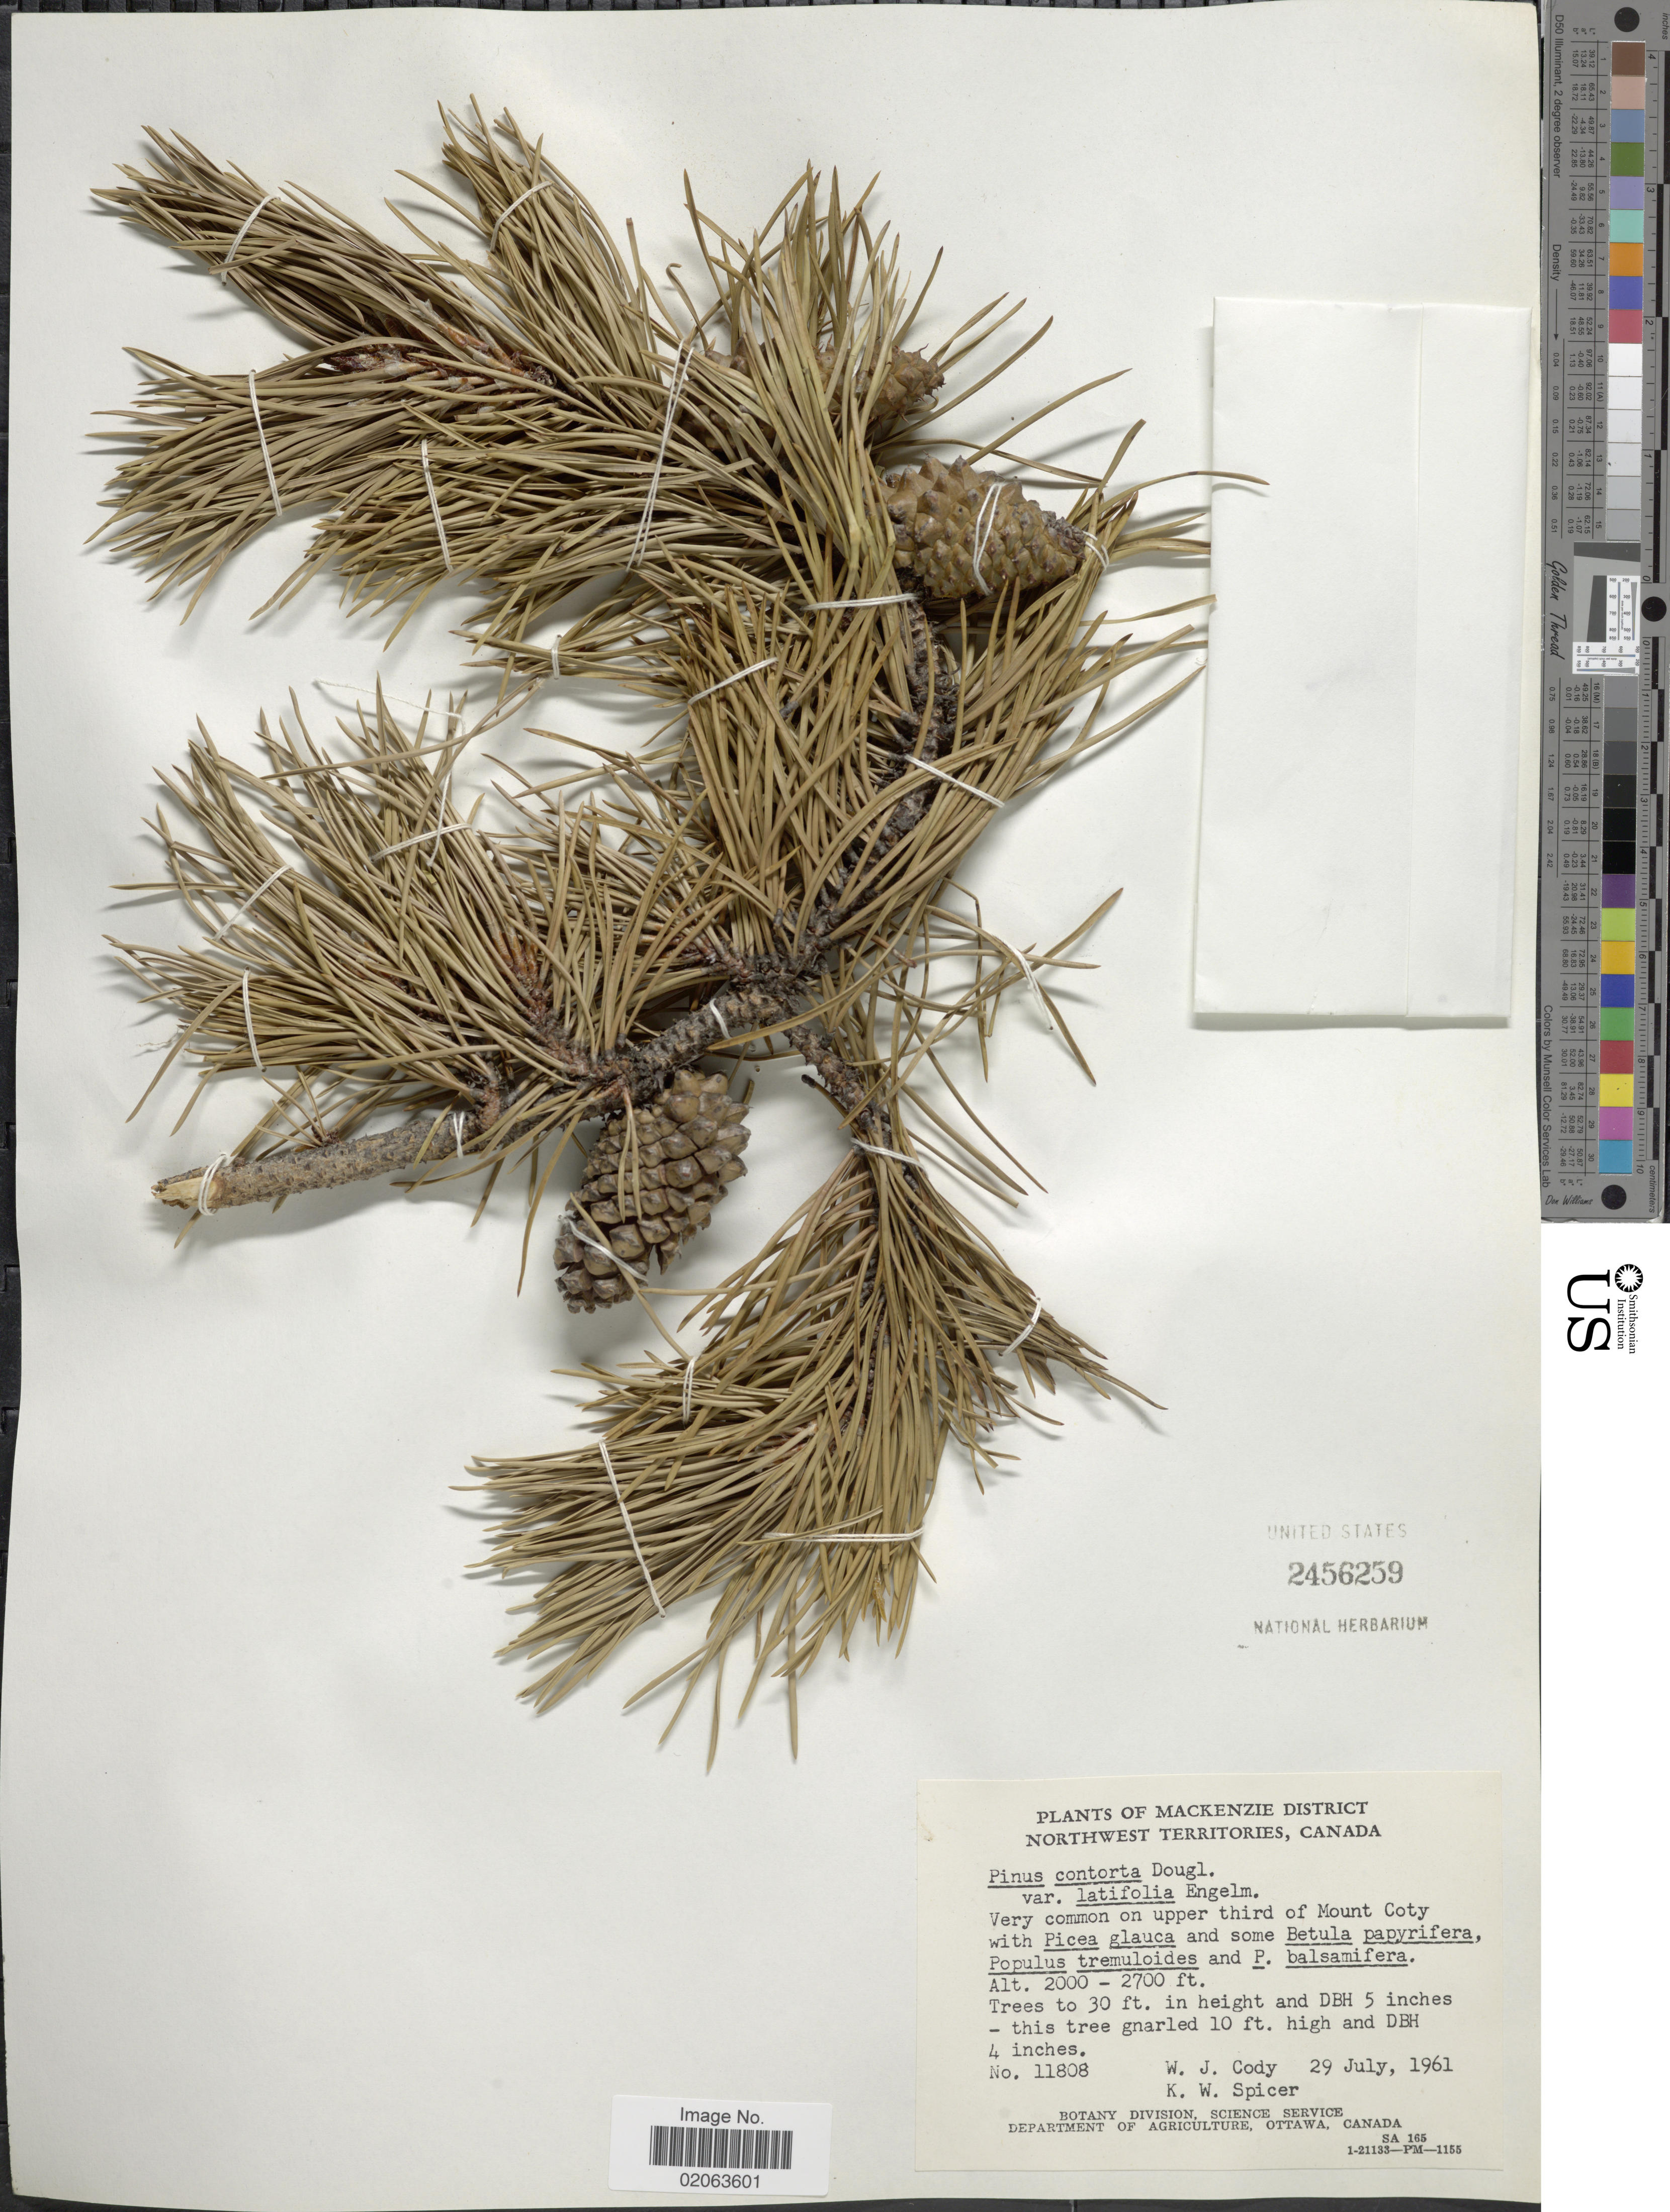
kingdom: Plantae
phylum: Tracheophyta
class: Pinopsida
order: Pinales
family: Pinaceae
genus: Pinus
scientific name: Pinus contorta var. latifolia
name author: Engelm. ex S. Watson in C. King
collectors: W. Cody & K. Spicer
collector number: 11808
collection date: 1961-07-29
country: Canada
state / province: Northwest Territories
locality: Mackenzie, Northwest Territories, Canada. Very common on upper third of Mount Coty.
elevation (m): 610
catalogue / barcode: US 2456259